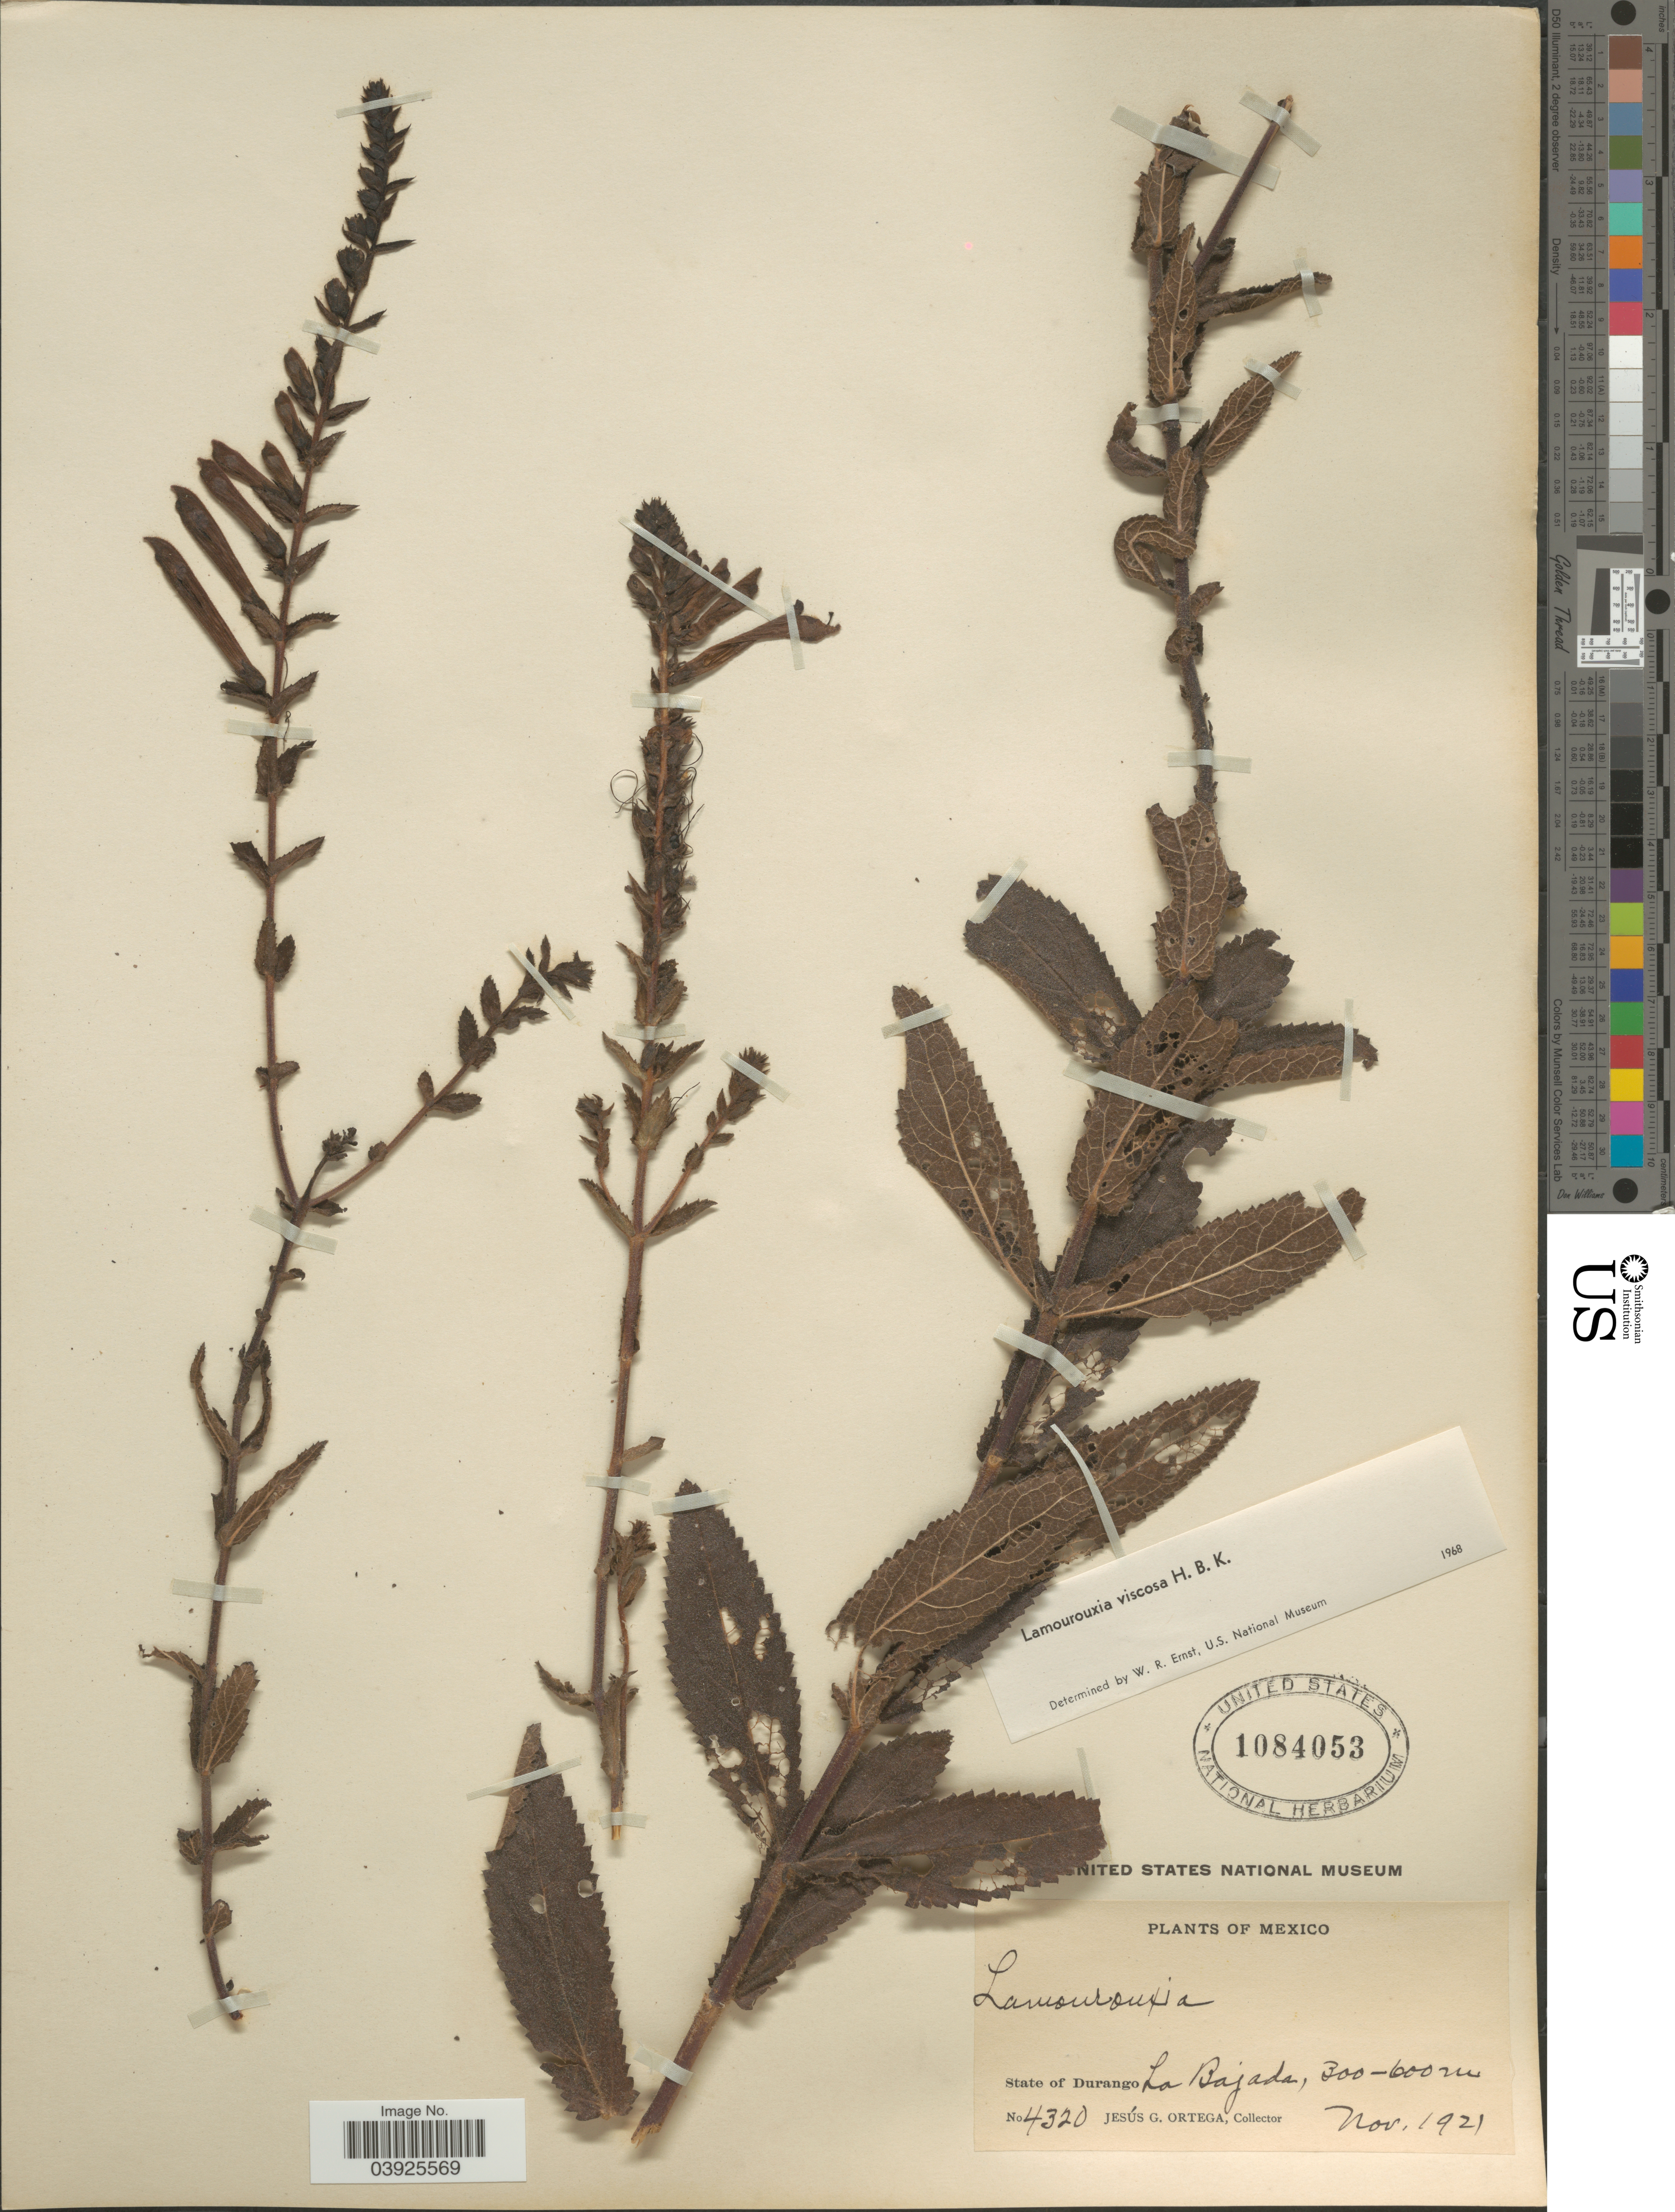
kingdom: Plantae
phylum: Tracheophyta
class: Magnoliopsida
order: Lamiales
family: Orobanchaceae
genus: Lamourouxia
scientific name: Lamourouxia viscosa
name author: Kunth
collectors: J. Ortega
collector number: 4320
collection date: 1921-11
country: Mexico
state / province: Durango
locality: La Bajada.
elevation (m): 300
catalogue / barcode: US 1084053